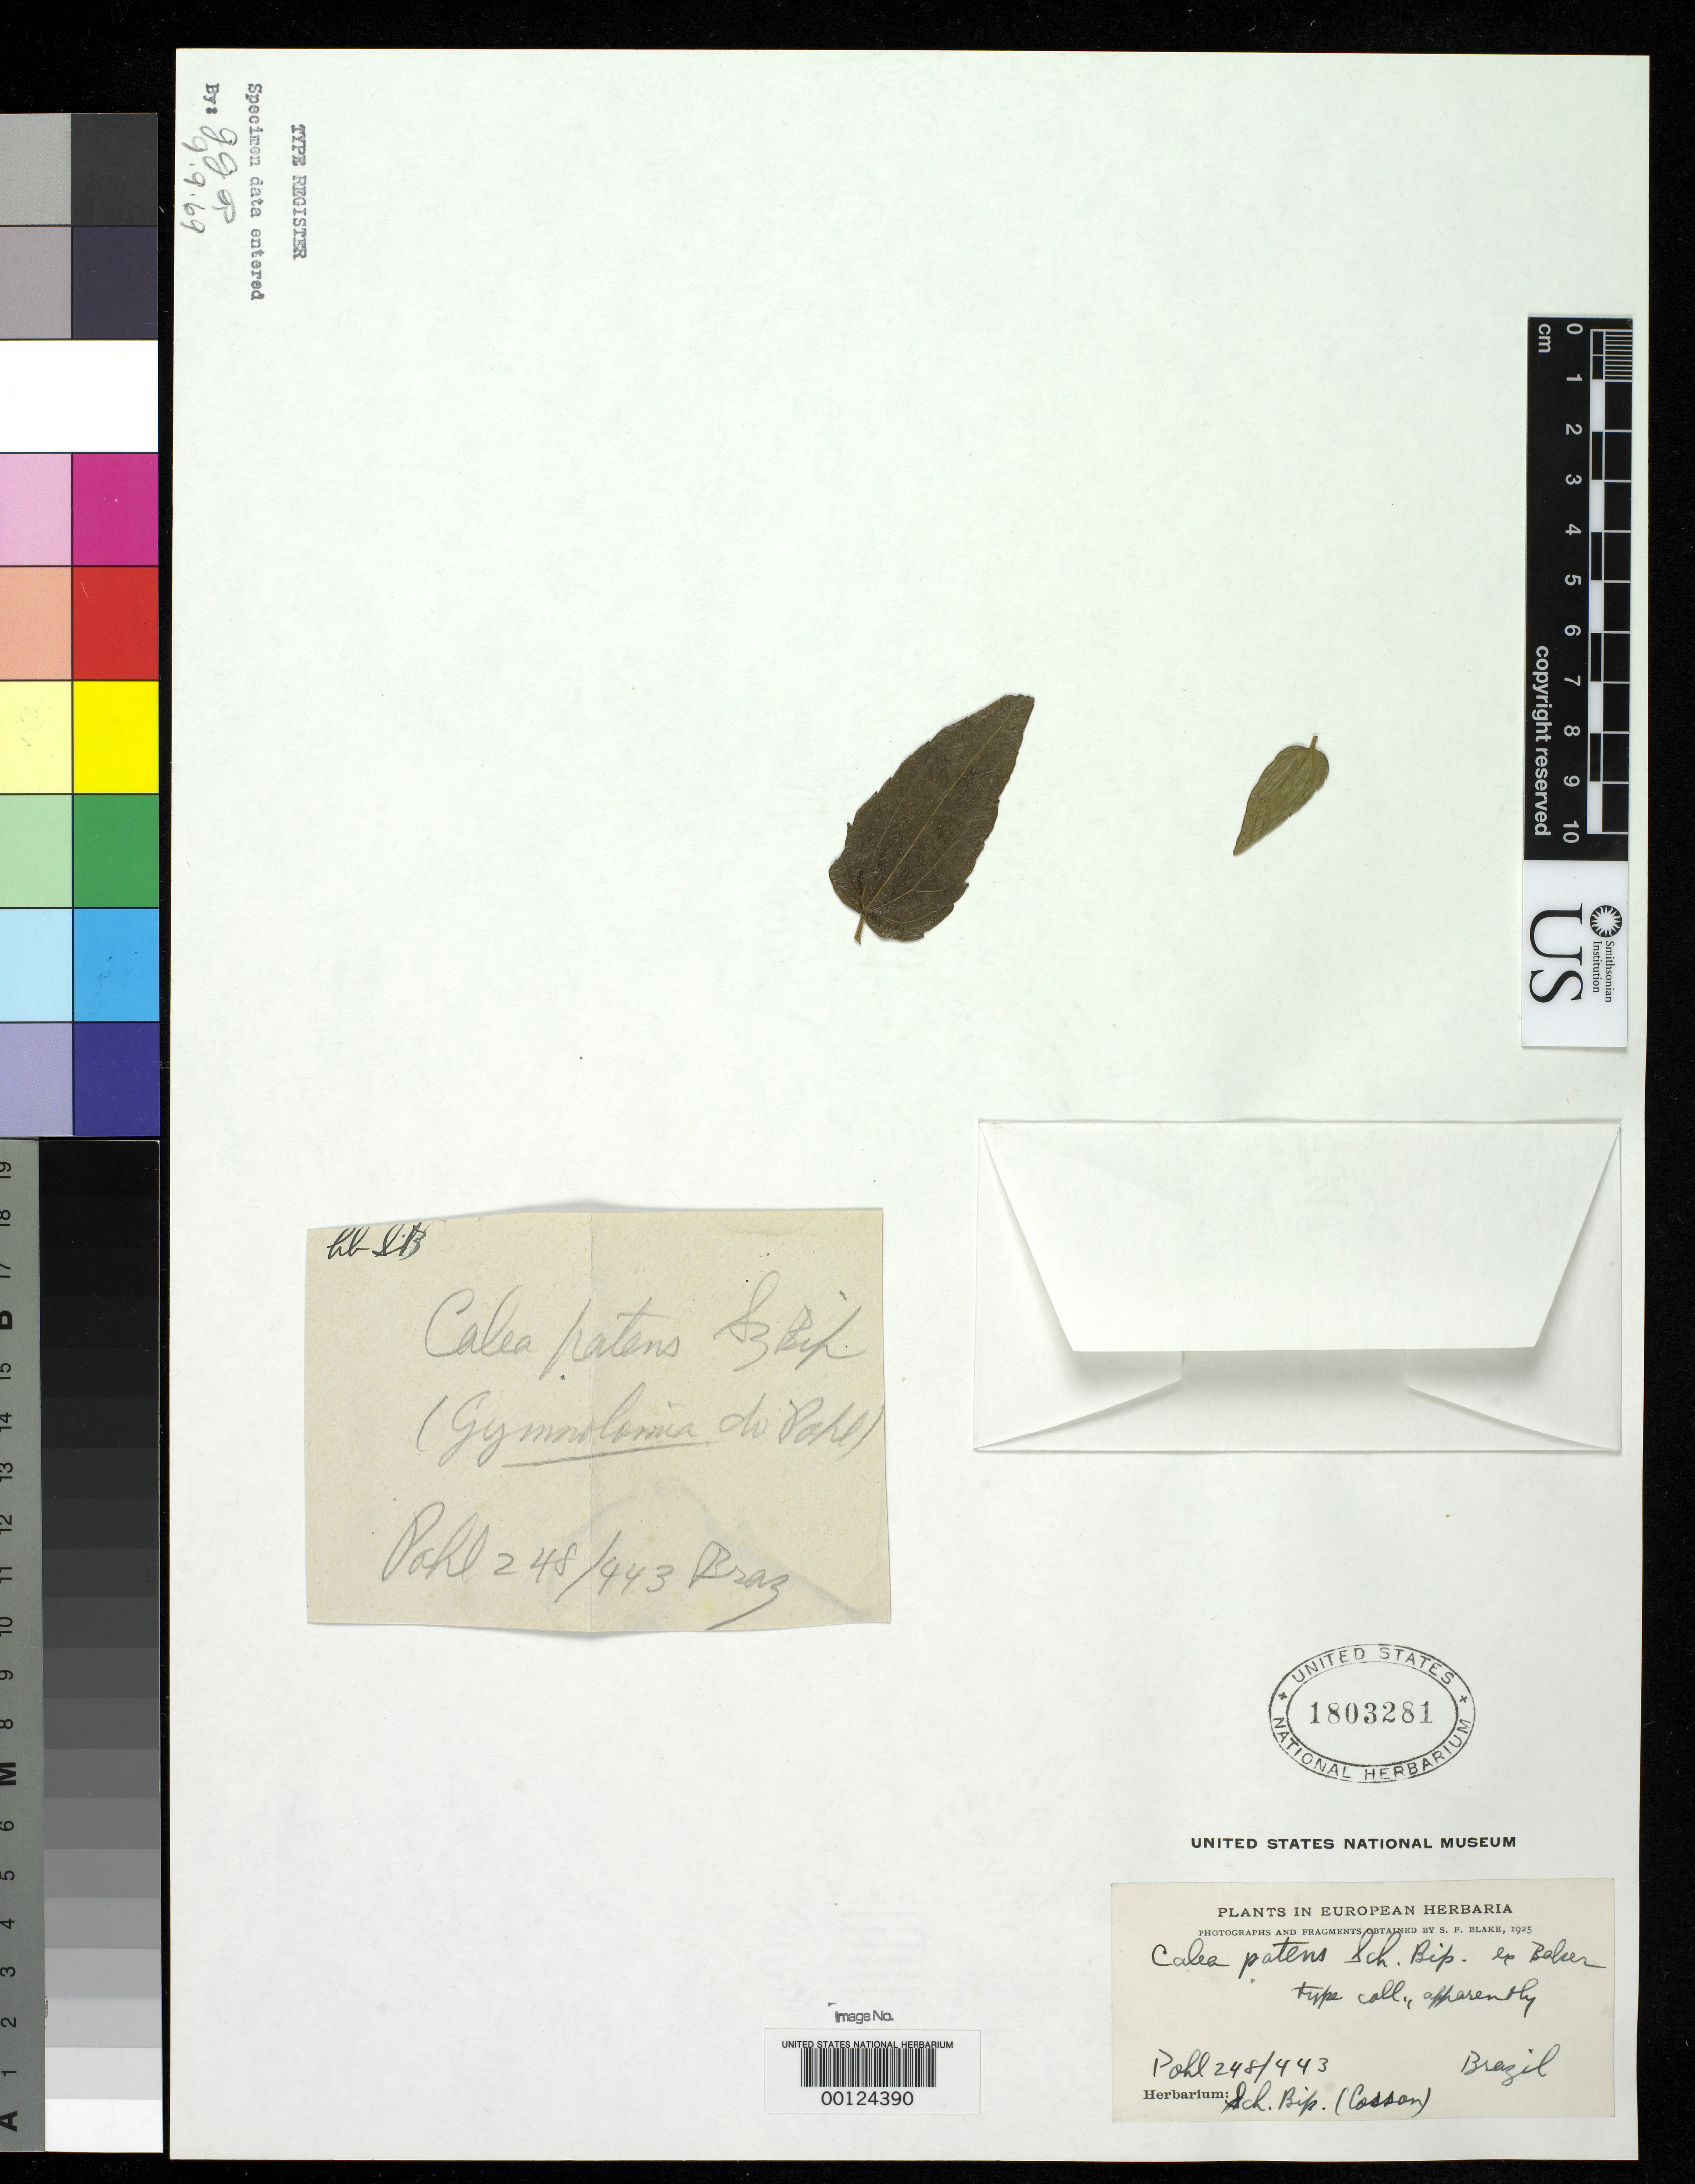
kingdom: Plantae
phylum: Tracheophyta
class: Magnoliopsida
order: Asterales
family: Asteraceae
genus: Calea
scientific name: Calea divergens var. patens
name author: Sch. Bip. ex Baker in Mart.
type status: Isotype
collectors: J. B. E. Pohl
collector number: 443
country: Brazil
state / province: Minas Gerais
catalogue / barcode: US 1803281